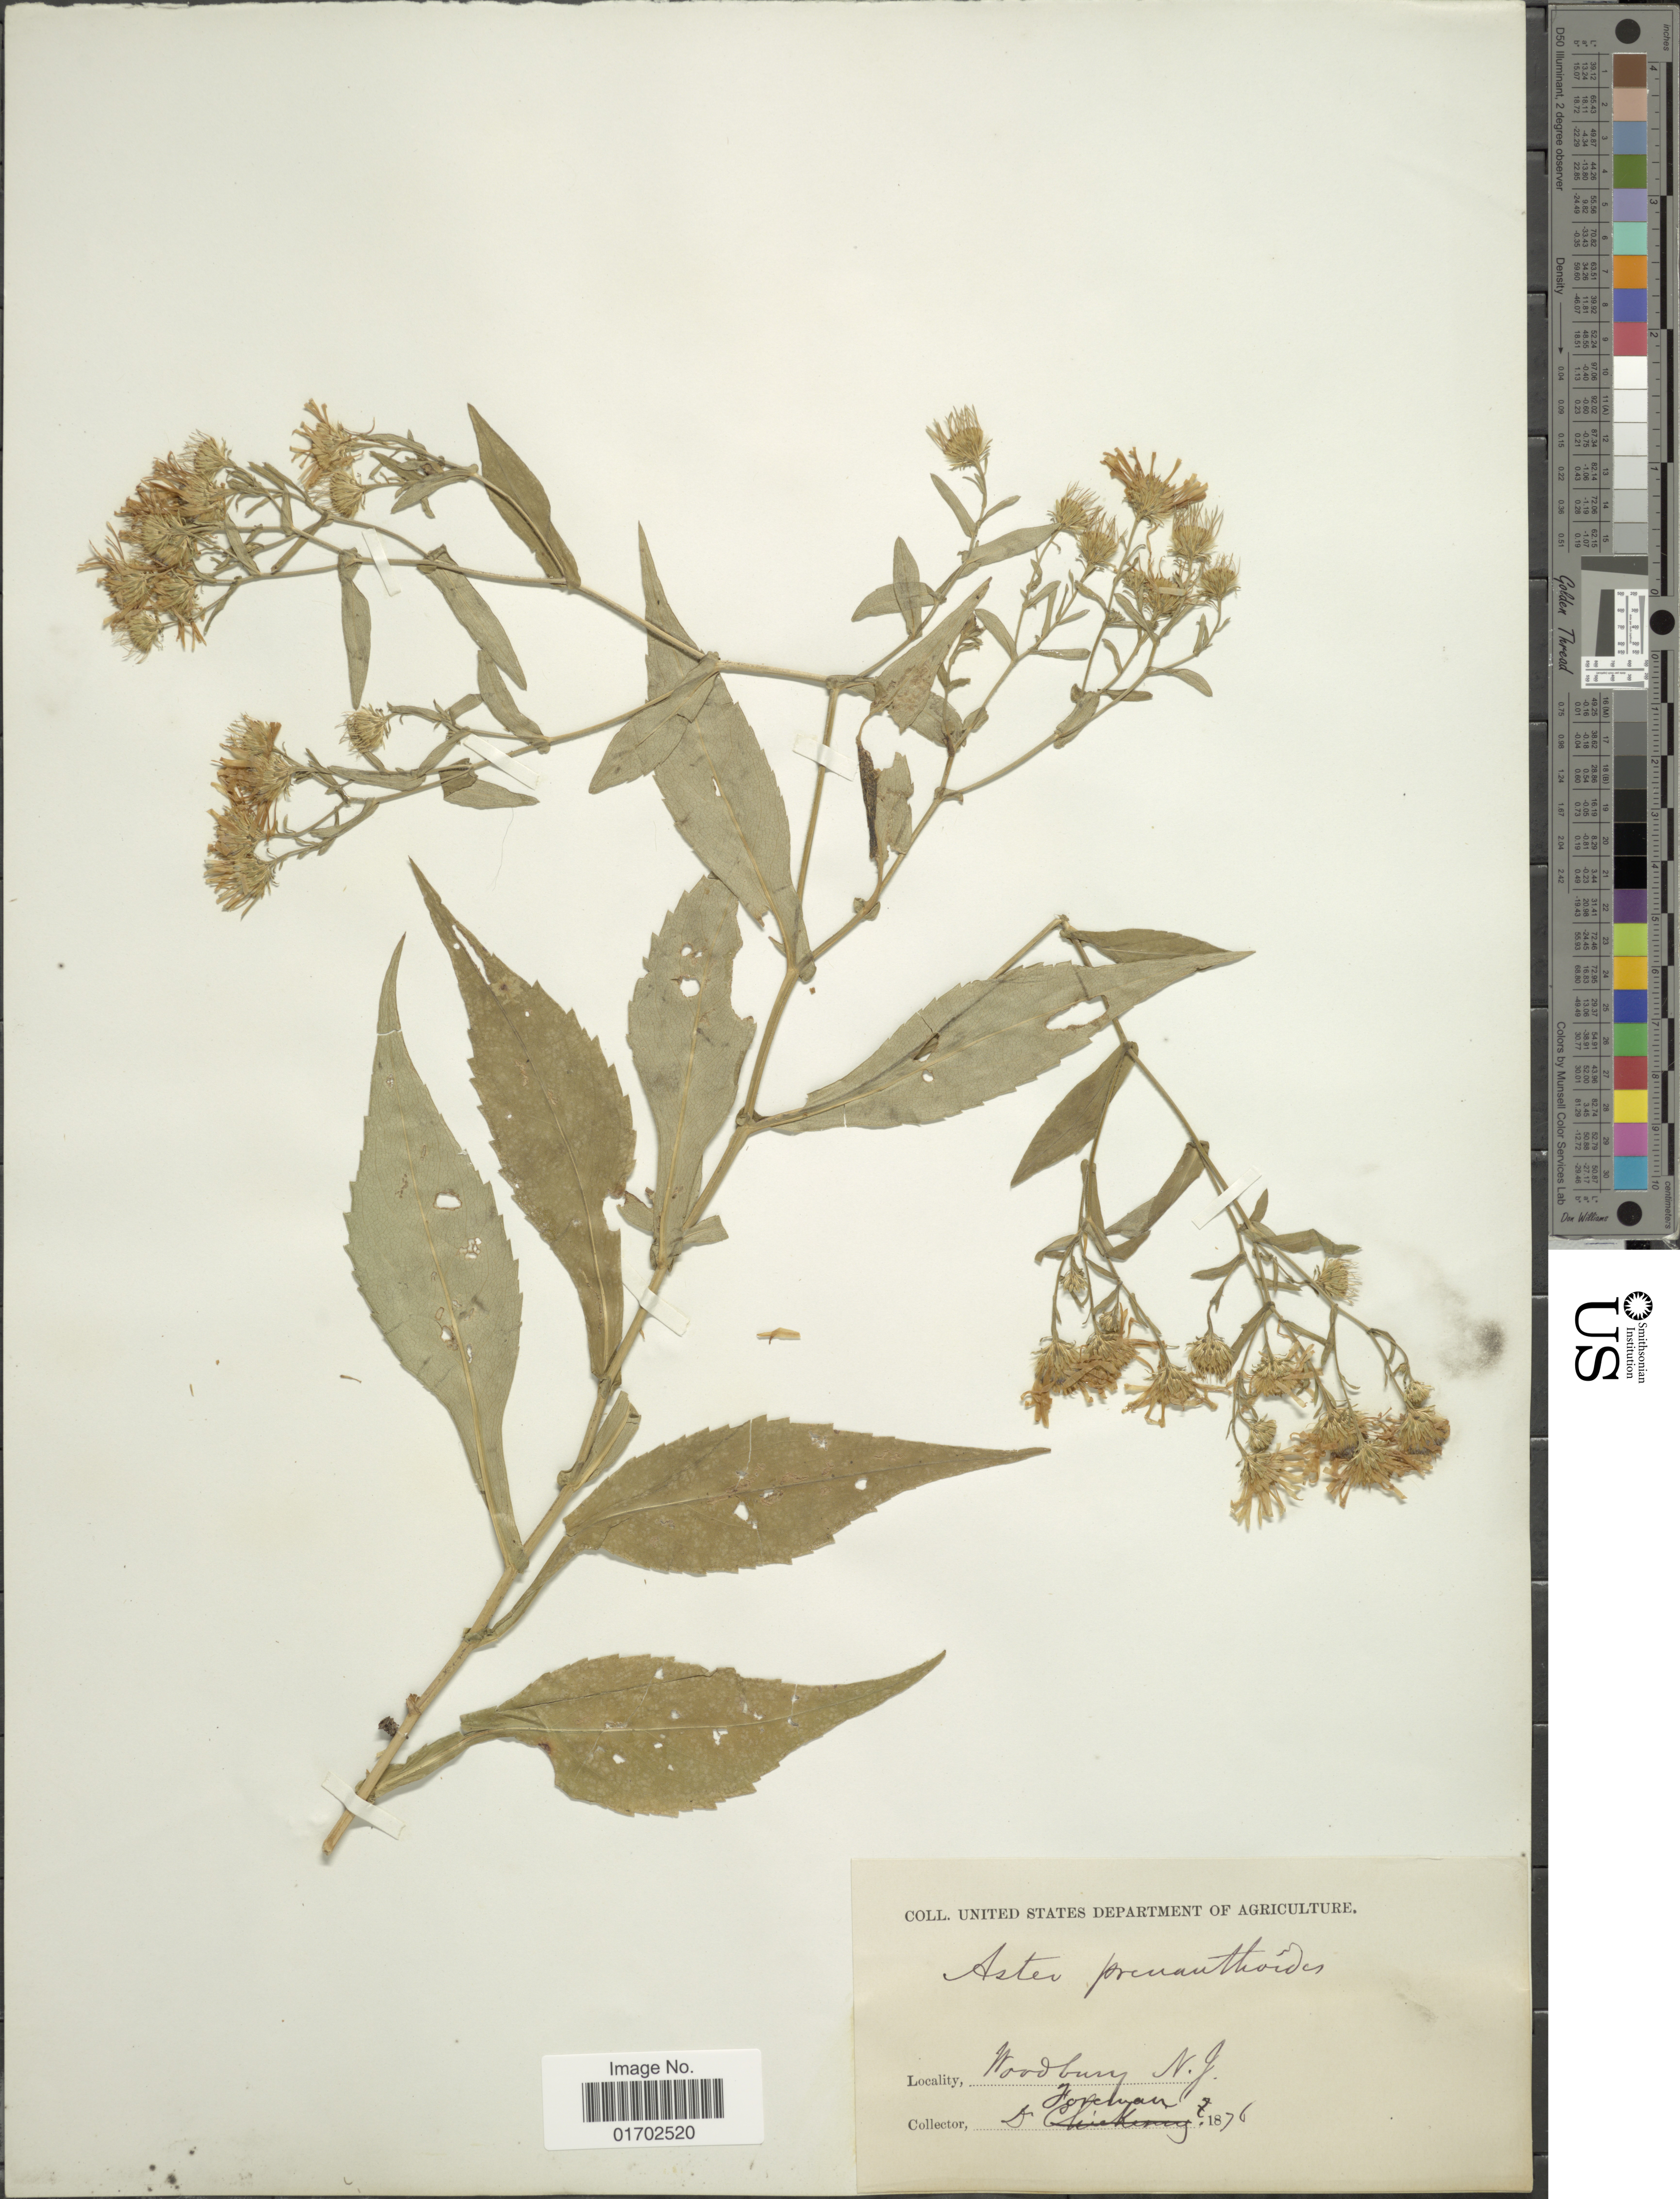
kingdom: Plantae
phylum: Tracheophyta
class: Magnoliopsida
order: Asterales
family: Asteraceae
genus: Symphyotrichum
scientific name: Symphyotrichum prenanthoides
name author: (Muhl. ex Willd.) G.L. Nesom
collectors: D. Foreman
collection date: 1876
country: United States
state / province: New Jersey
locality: Woodbury, N.J.